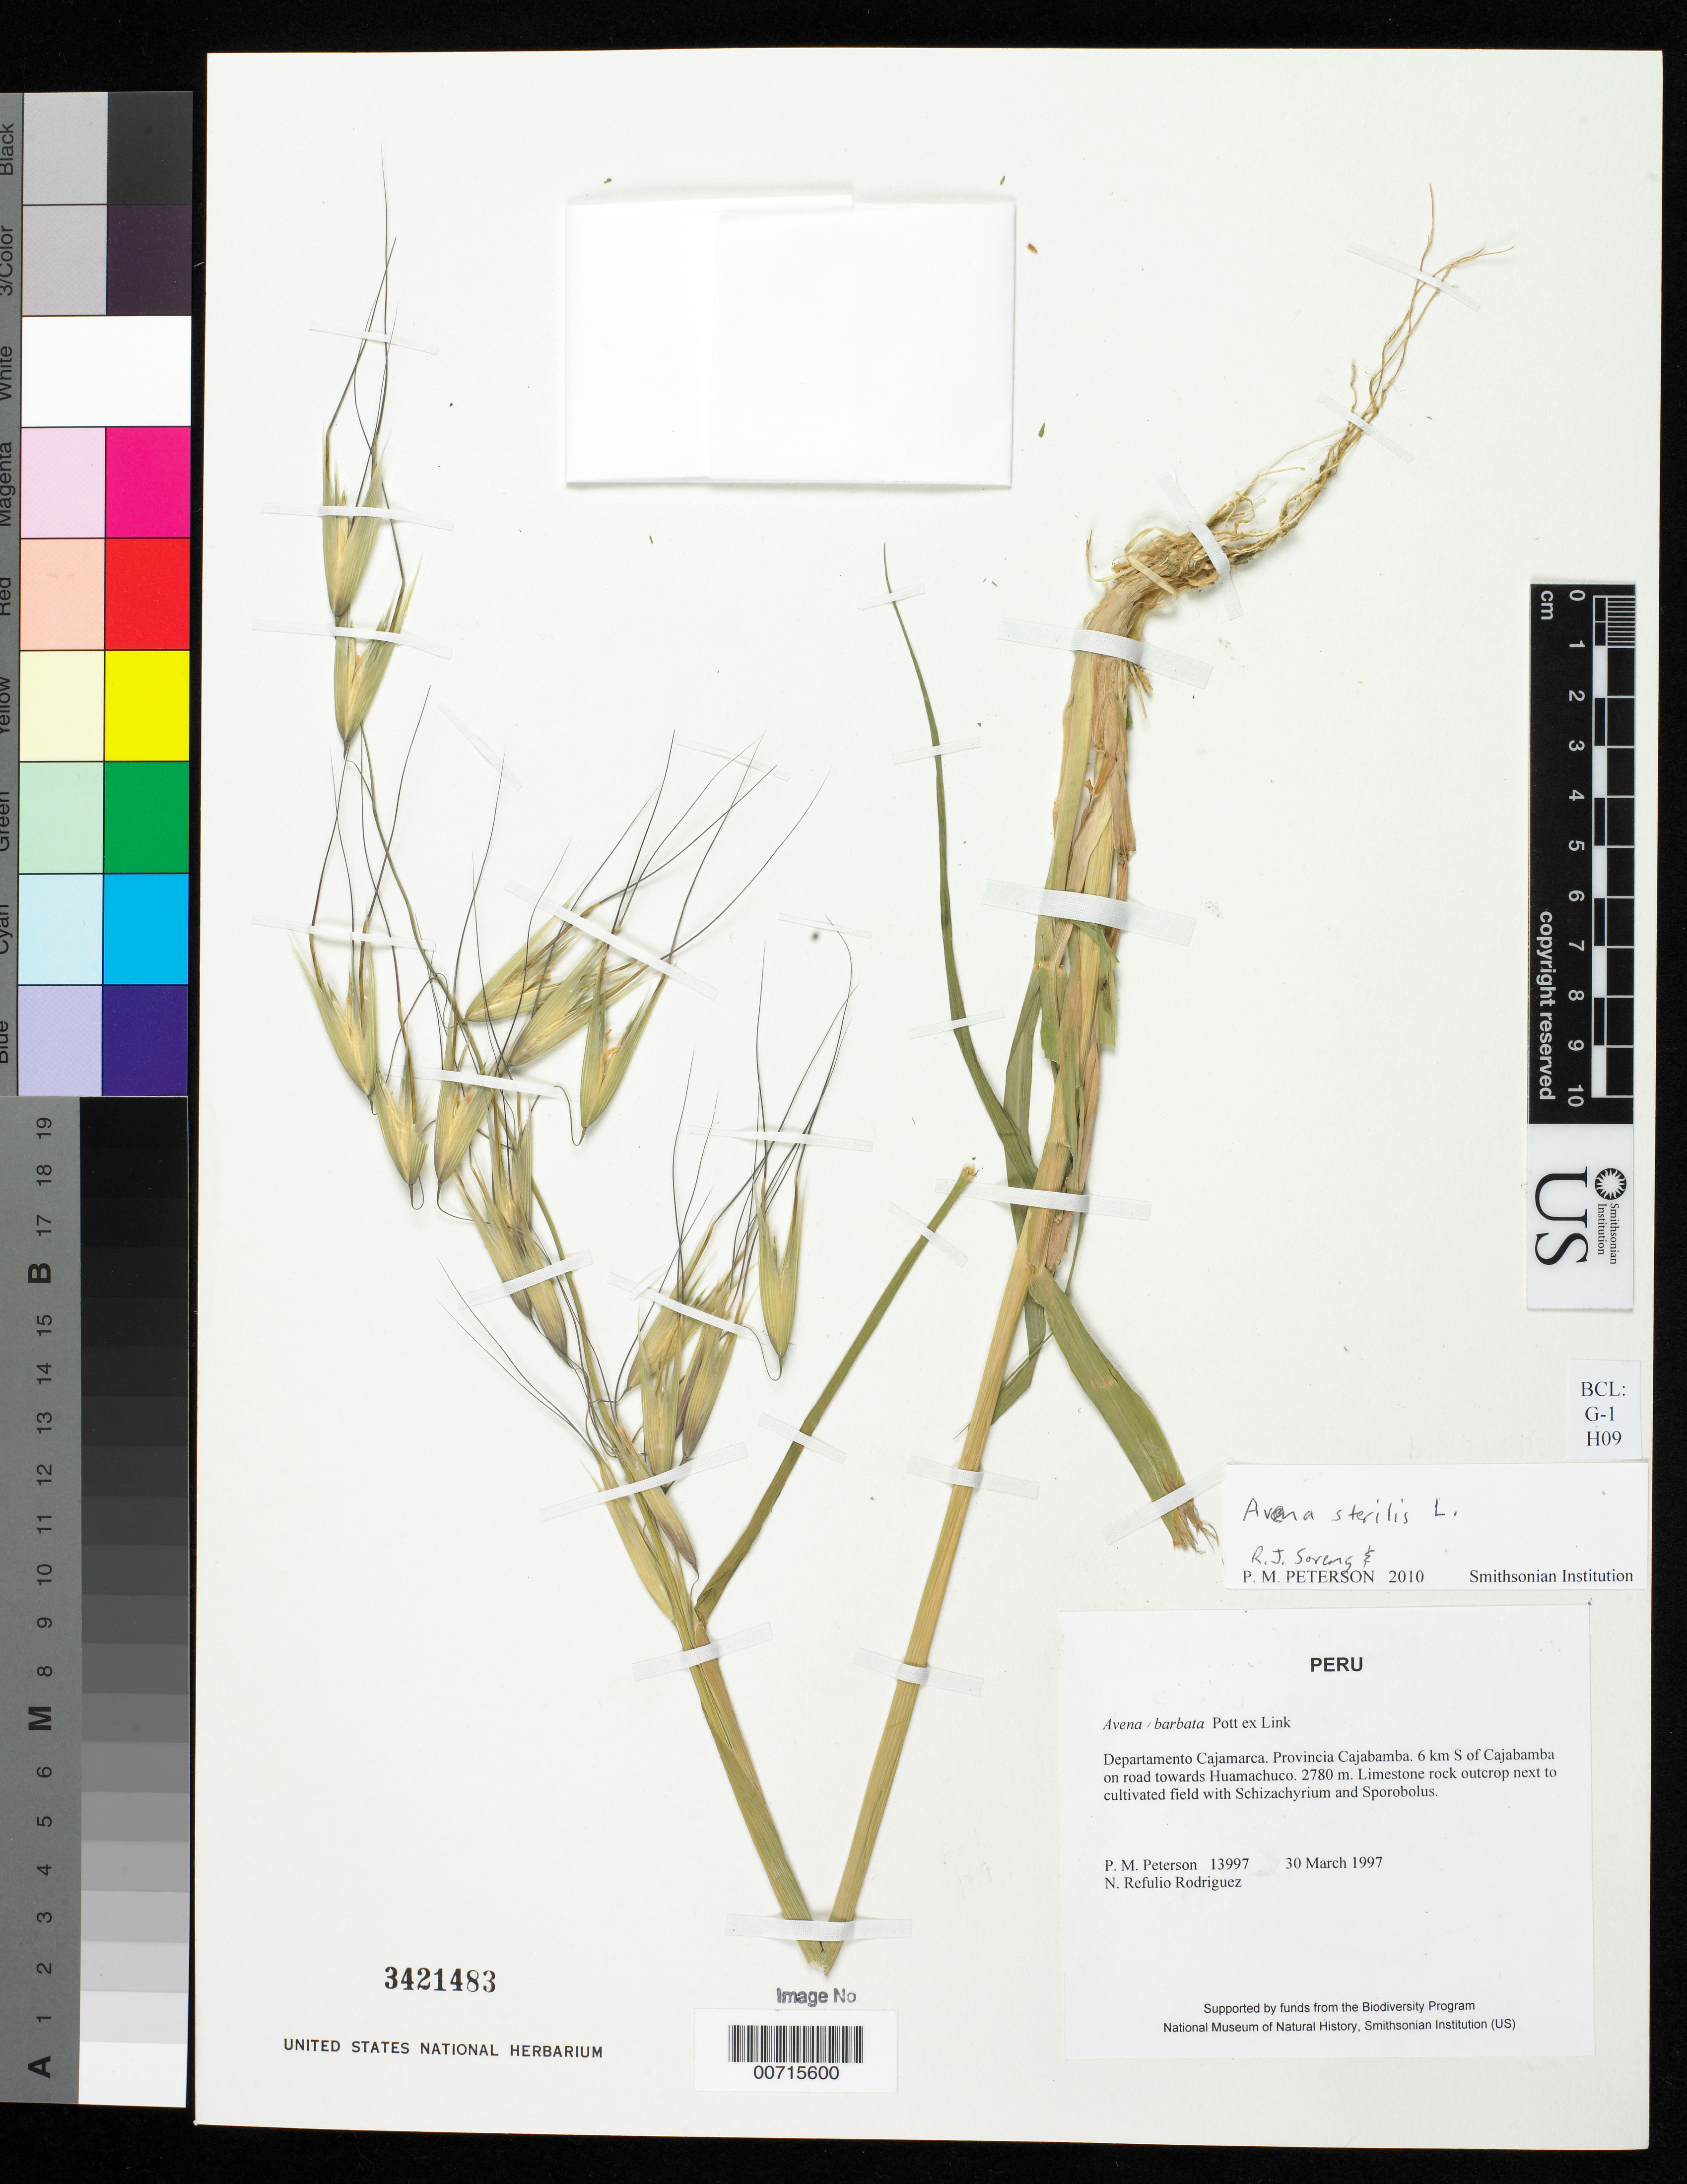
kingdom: Plantae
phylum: Tracheophyta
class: Liliopsida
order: Poales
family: Poaceae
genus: Avena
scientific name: Avena sativa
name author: L.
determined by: Peterson, Paul M.; Soreng, Robert J.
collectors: P. M. Peterson & N. Refulio-Rodríguez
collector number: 13997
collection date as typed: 30 Mar 1997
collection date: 1997-03-30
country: Peru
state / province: Cajamarca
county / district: Cajabamba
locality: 6 km S of Cajabamba on road towards Huamachuco.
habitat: Limestone rock outcrop next to cultivated field with Schizachyrium and Sporobolus.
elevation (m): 2780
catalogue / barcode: US 3421483